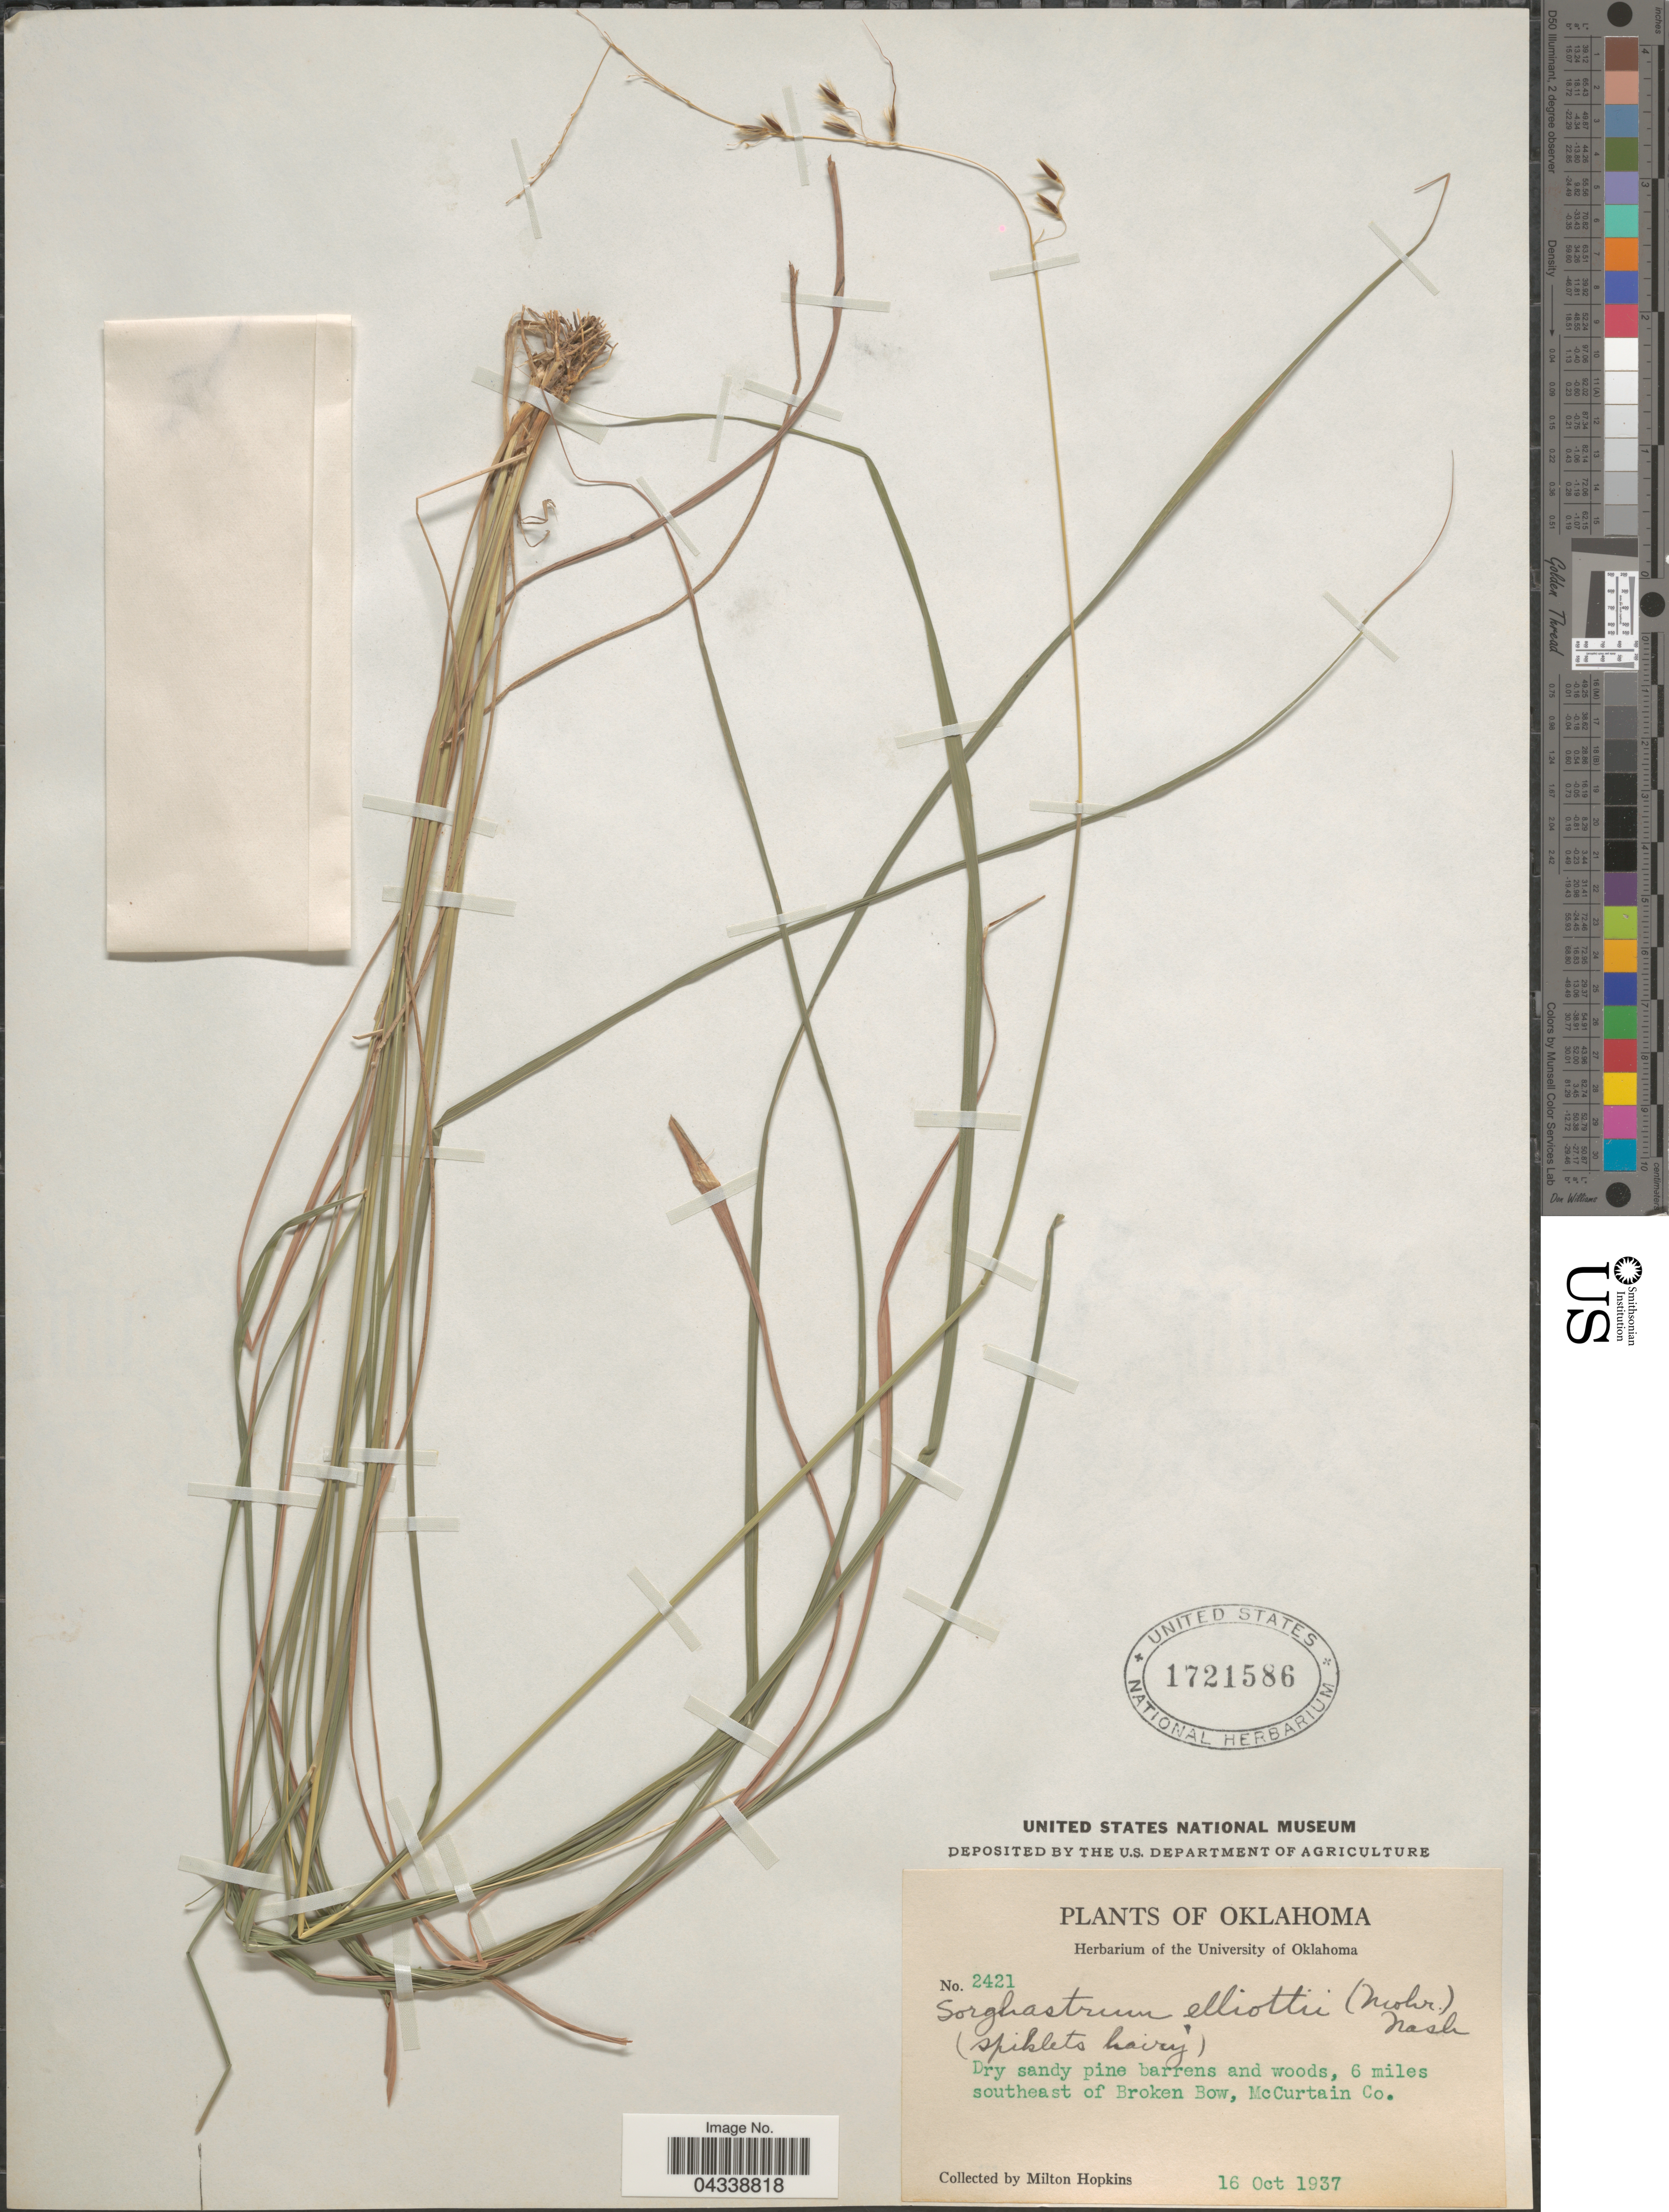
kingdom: Plantae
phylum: Tracheophyta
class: Liliopsida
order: Poales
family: Poaceae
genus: Sorghastrum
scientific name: Sorghastrum elliottii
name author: (C. Mohr) Nash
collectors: M. Hopkins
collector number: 2421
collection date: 1937-10-16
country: United States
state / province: Oklahoma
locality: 6 miles southeast of Broken Bow, McCurtain Co.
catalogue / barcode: US 1721586